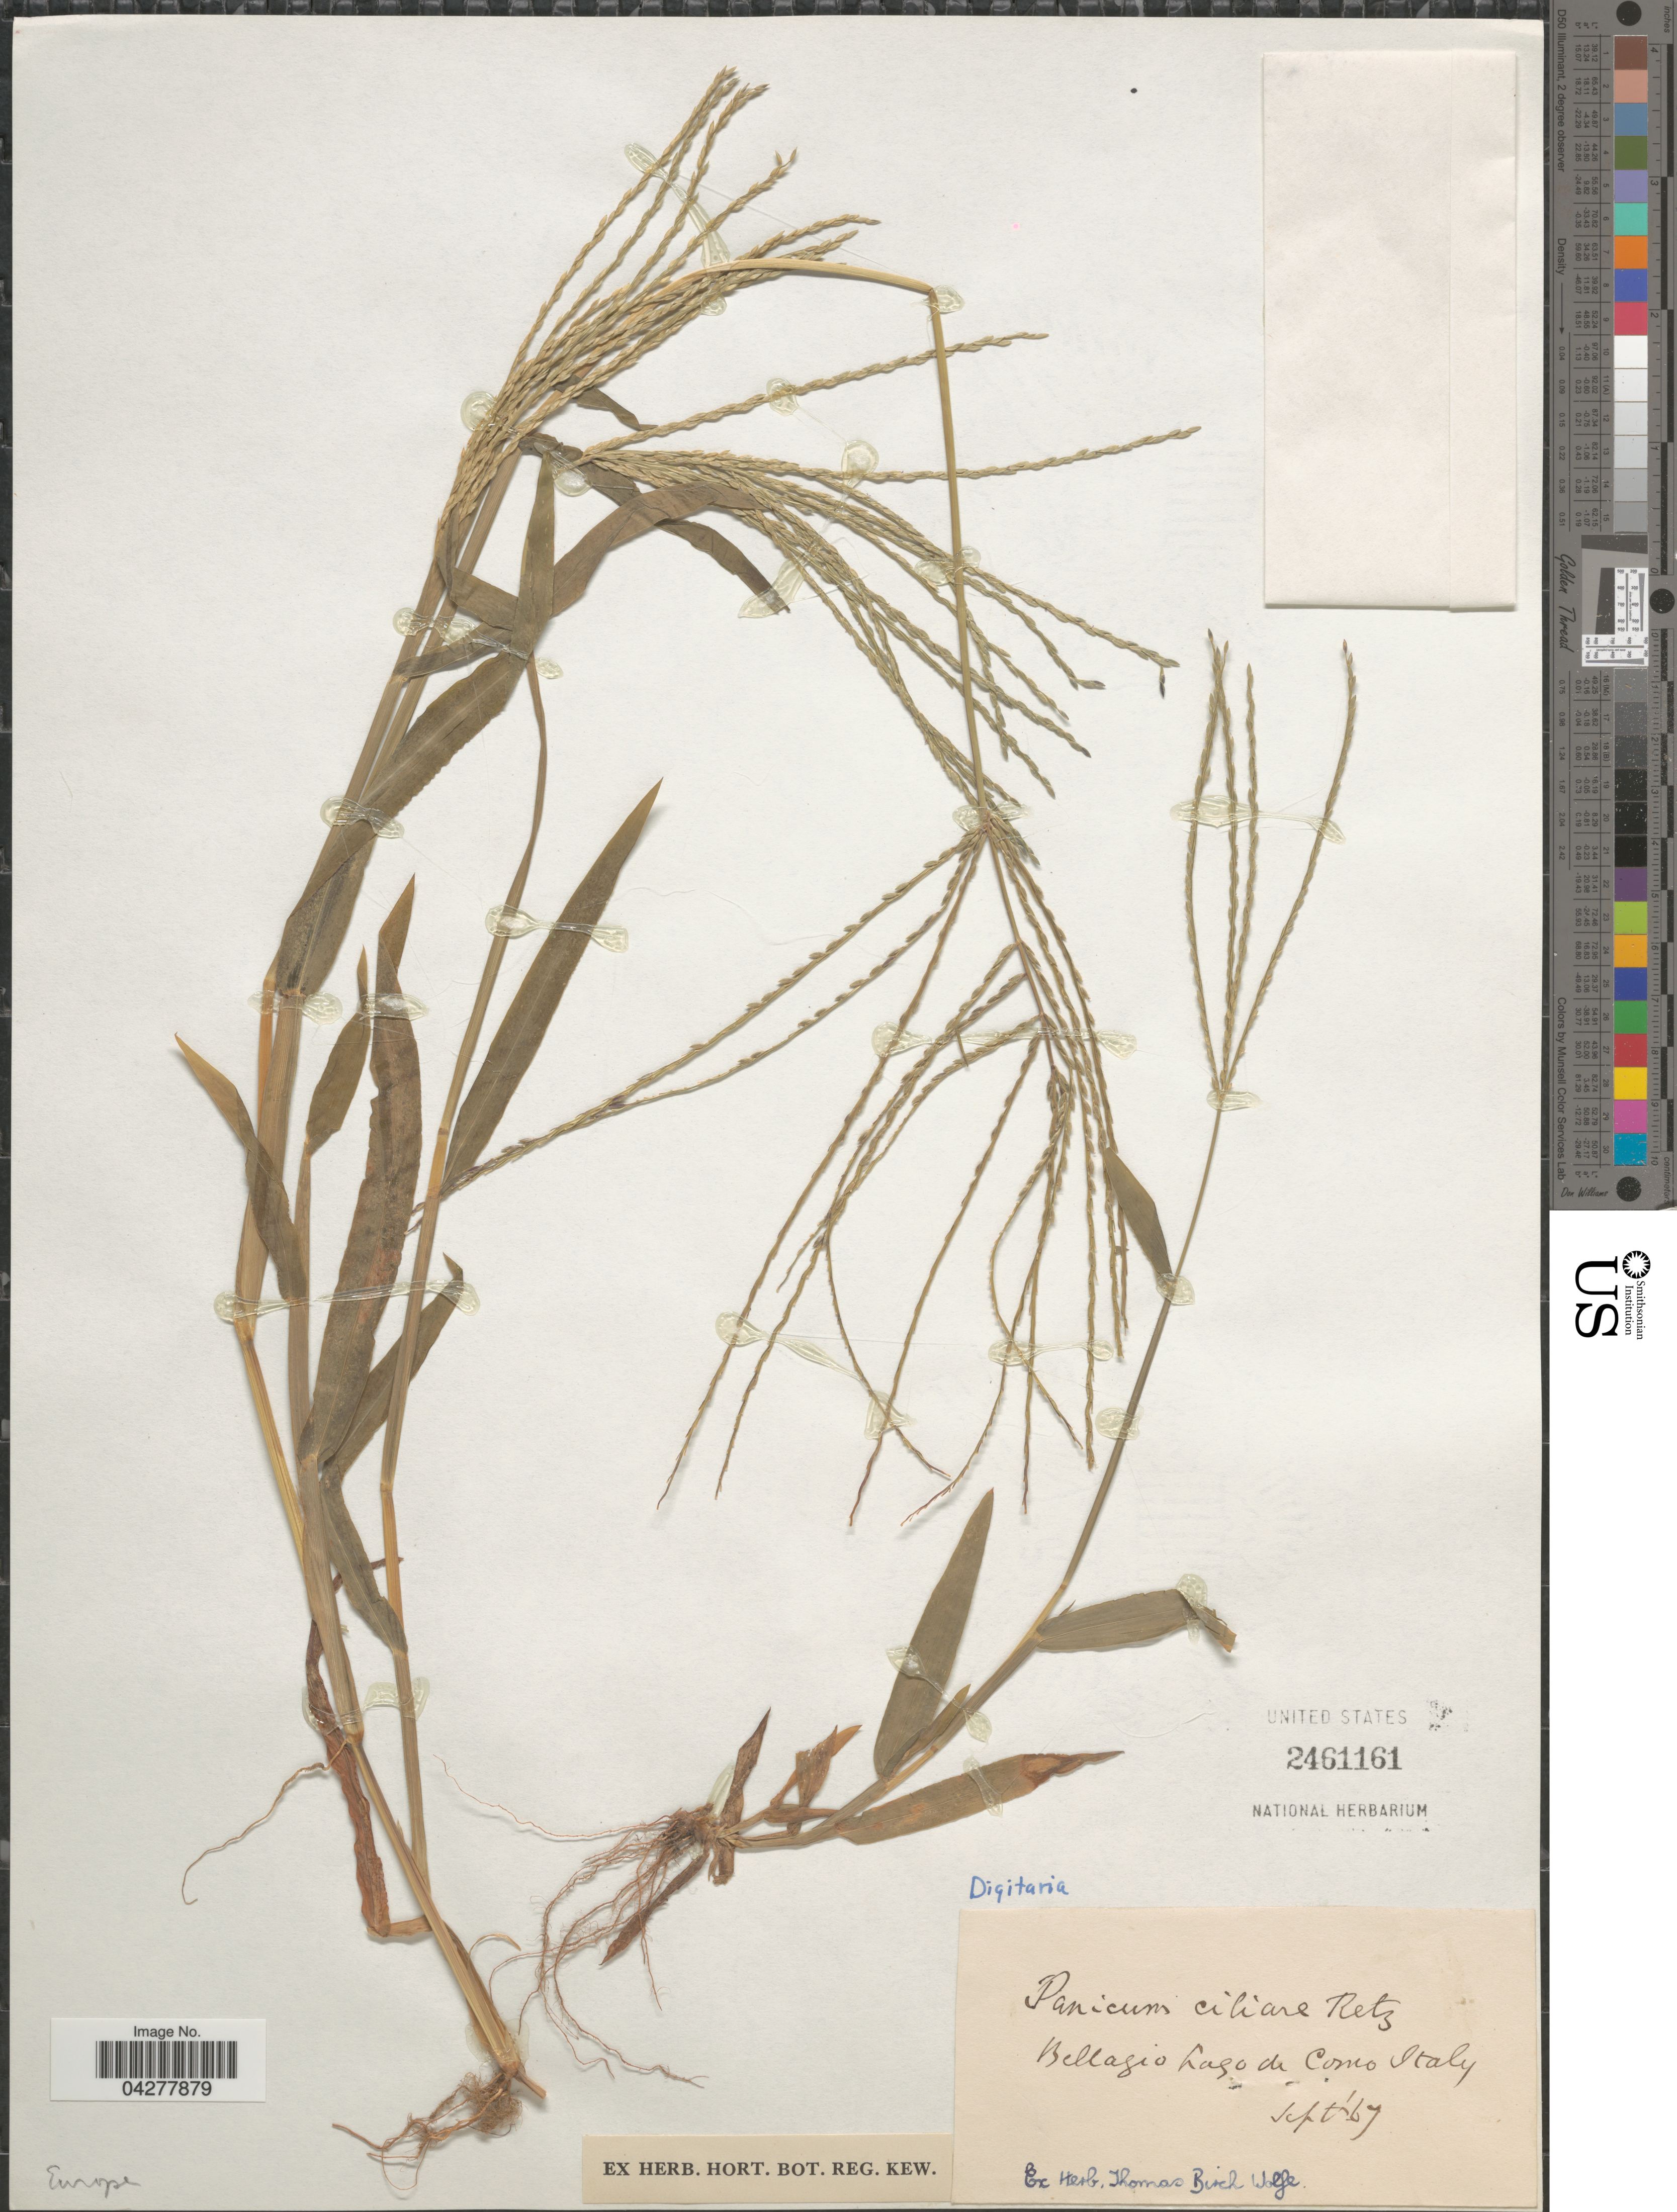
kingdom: Plantae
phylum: Tracheophyta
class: Liliopsida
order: Poales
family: Poaceae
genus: Digitaria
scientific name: Digitaria sp.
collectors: Ex herb. Thomas Birch Wolfe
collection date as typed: Transcribed d/m/y: /9/67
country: Italy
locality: Bellagio Lago de Como.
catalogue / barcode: US 2461161